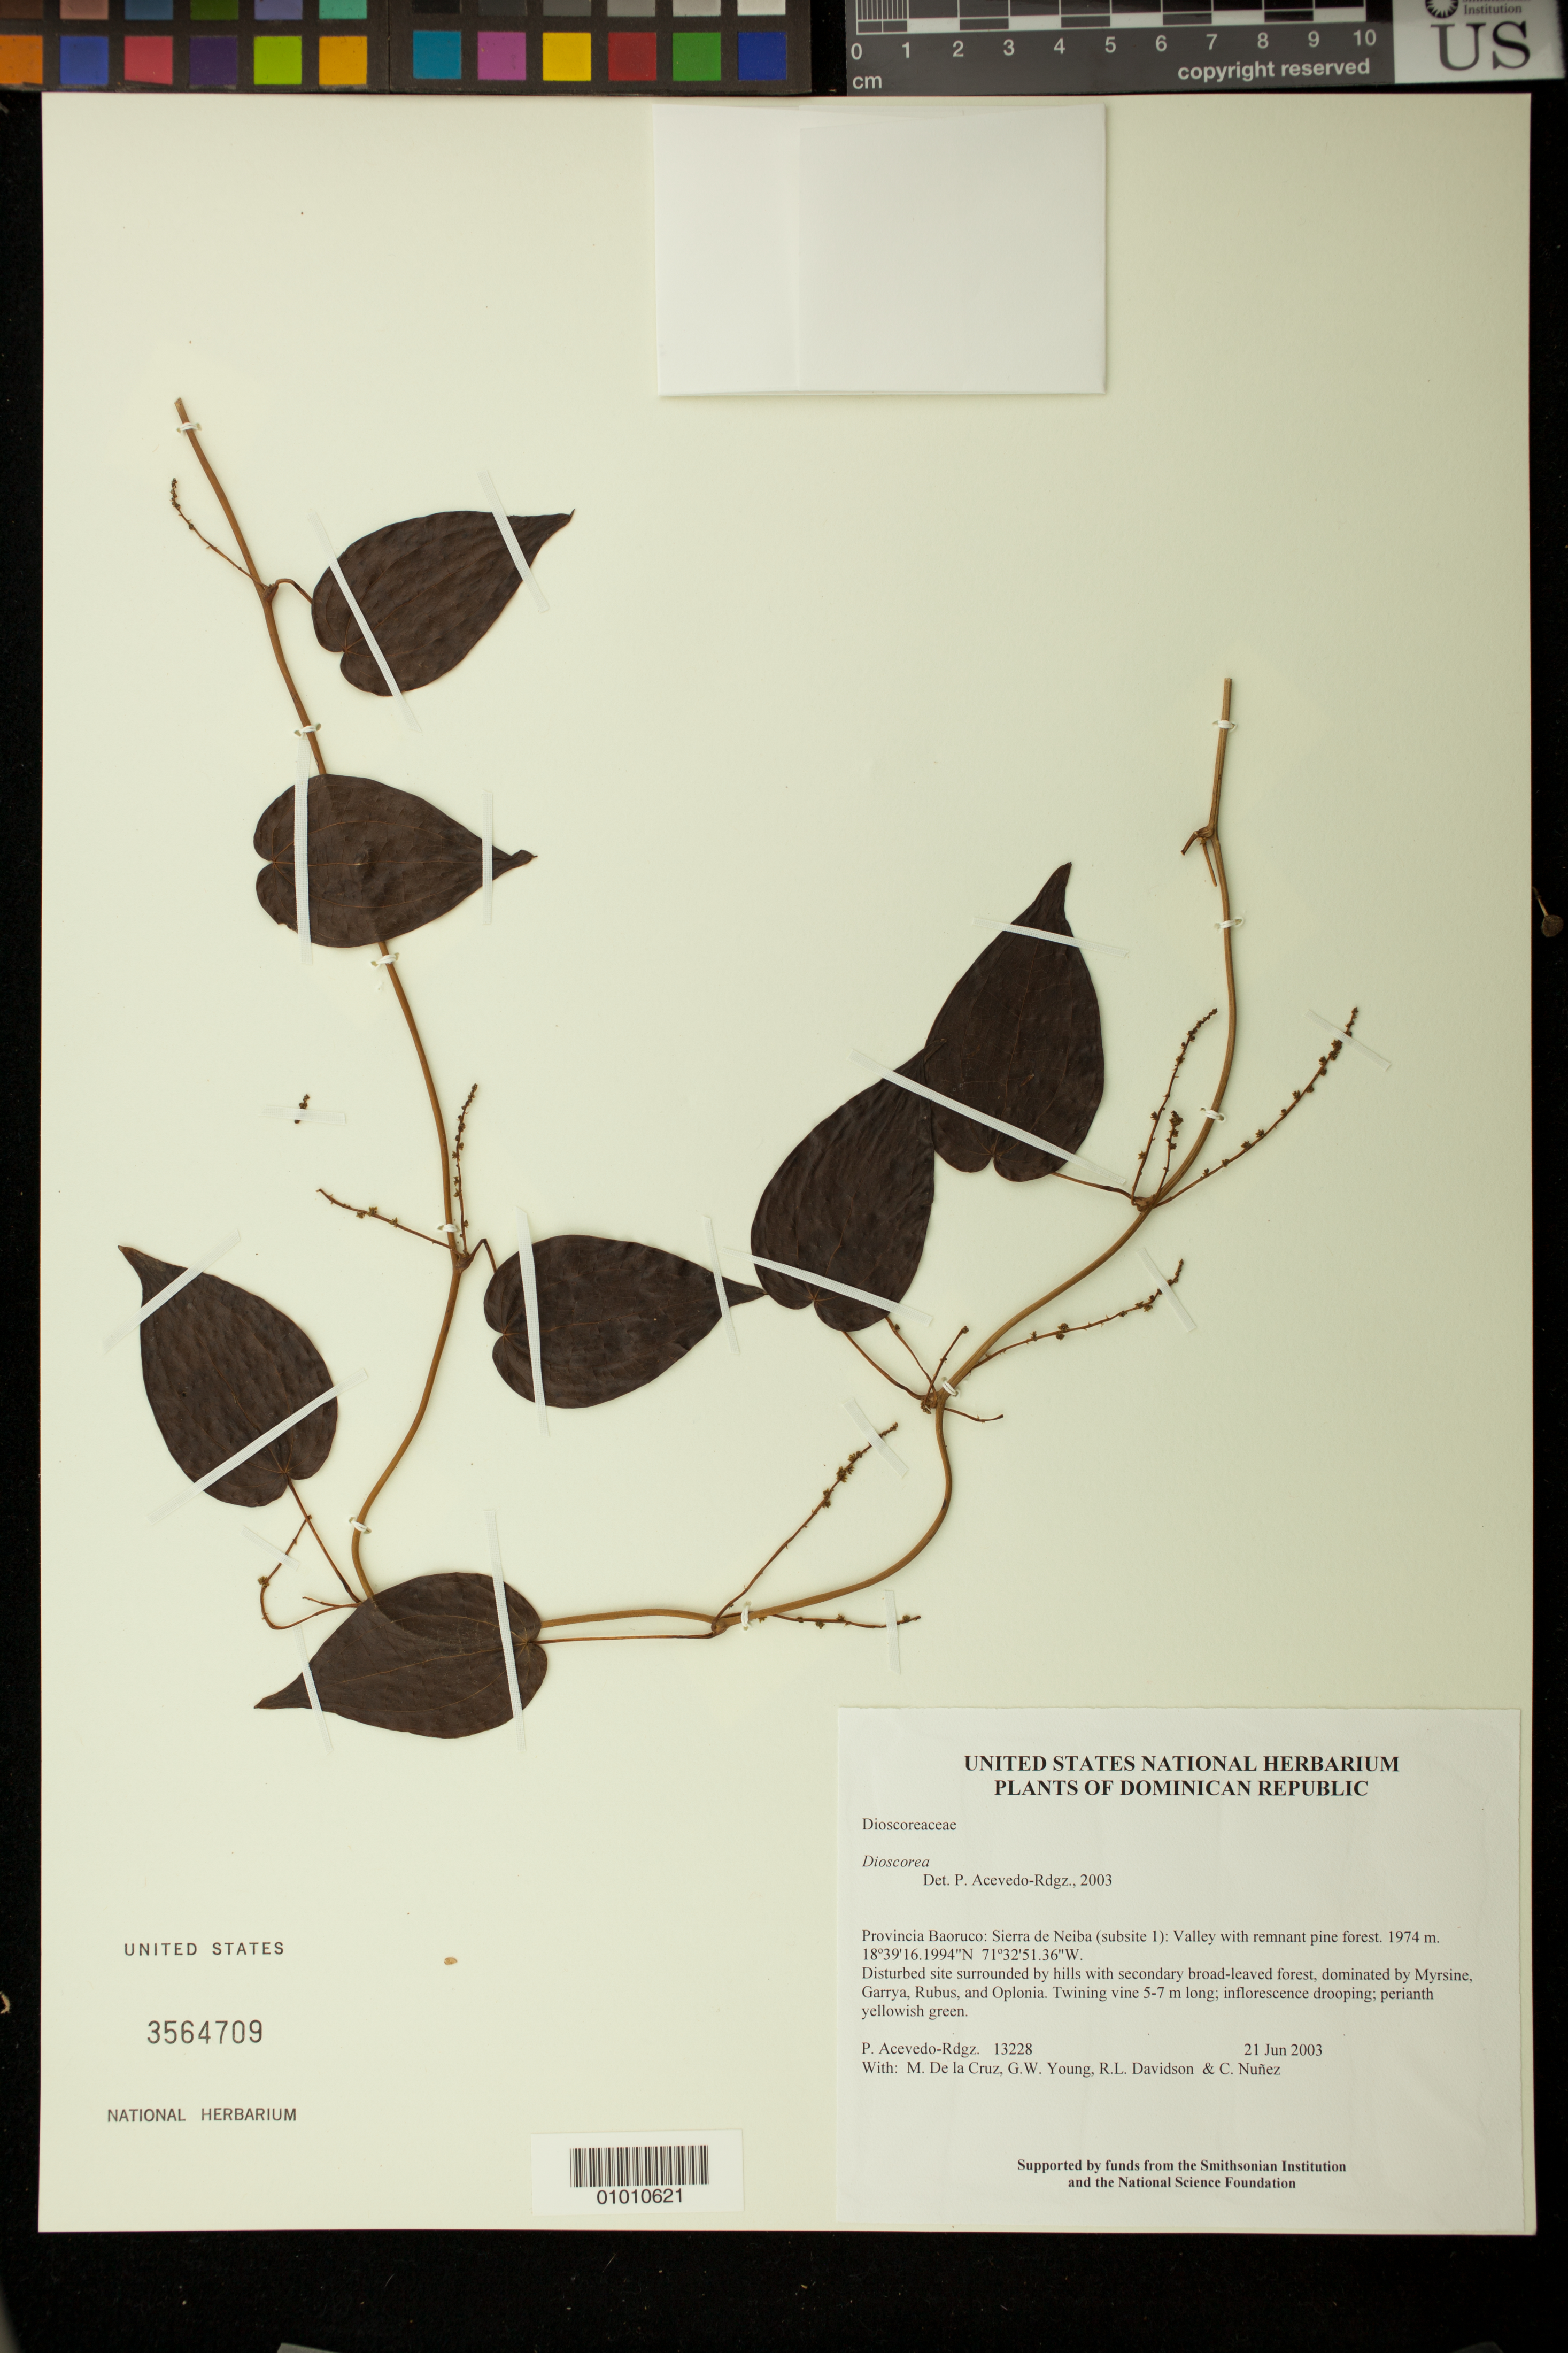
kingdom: Plantae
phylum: Tracheophyta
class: Liliopsida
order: Dioscoreales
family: Dioscoreaceae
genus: Dioscorea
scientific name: Dioscorea cordata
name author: (L.) Raz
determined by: Acevedo-Rodríguez, P., (BOT), Smithsonian Institution - National Museum of Natural History (UNITED STATES)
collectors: P. Acevedo-Rodr., M. de la Cruz, J. Rawlins, G. Young, R. Davidson & C. Nunez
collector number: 13228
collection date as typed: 21 Jun 2003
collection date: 2003-06-21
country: Dominican Republic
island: Hispaniola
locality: Provincia Baoruco: Sierra de Neiba (subsite 1): Valley with remnant pine forest.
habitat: Disturbed site surrounded by hills with secondary broad-leaved forest, dominated by Myrsine, Garrya, Rubus, and Oplonia.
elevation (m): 1974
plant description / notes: US, NY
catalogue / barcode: US 3564709